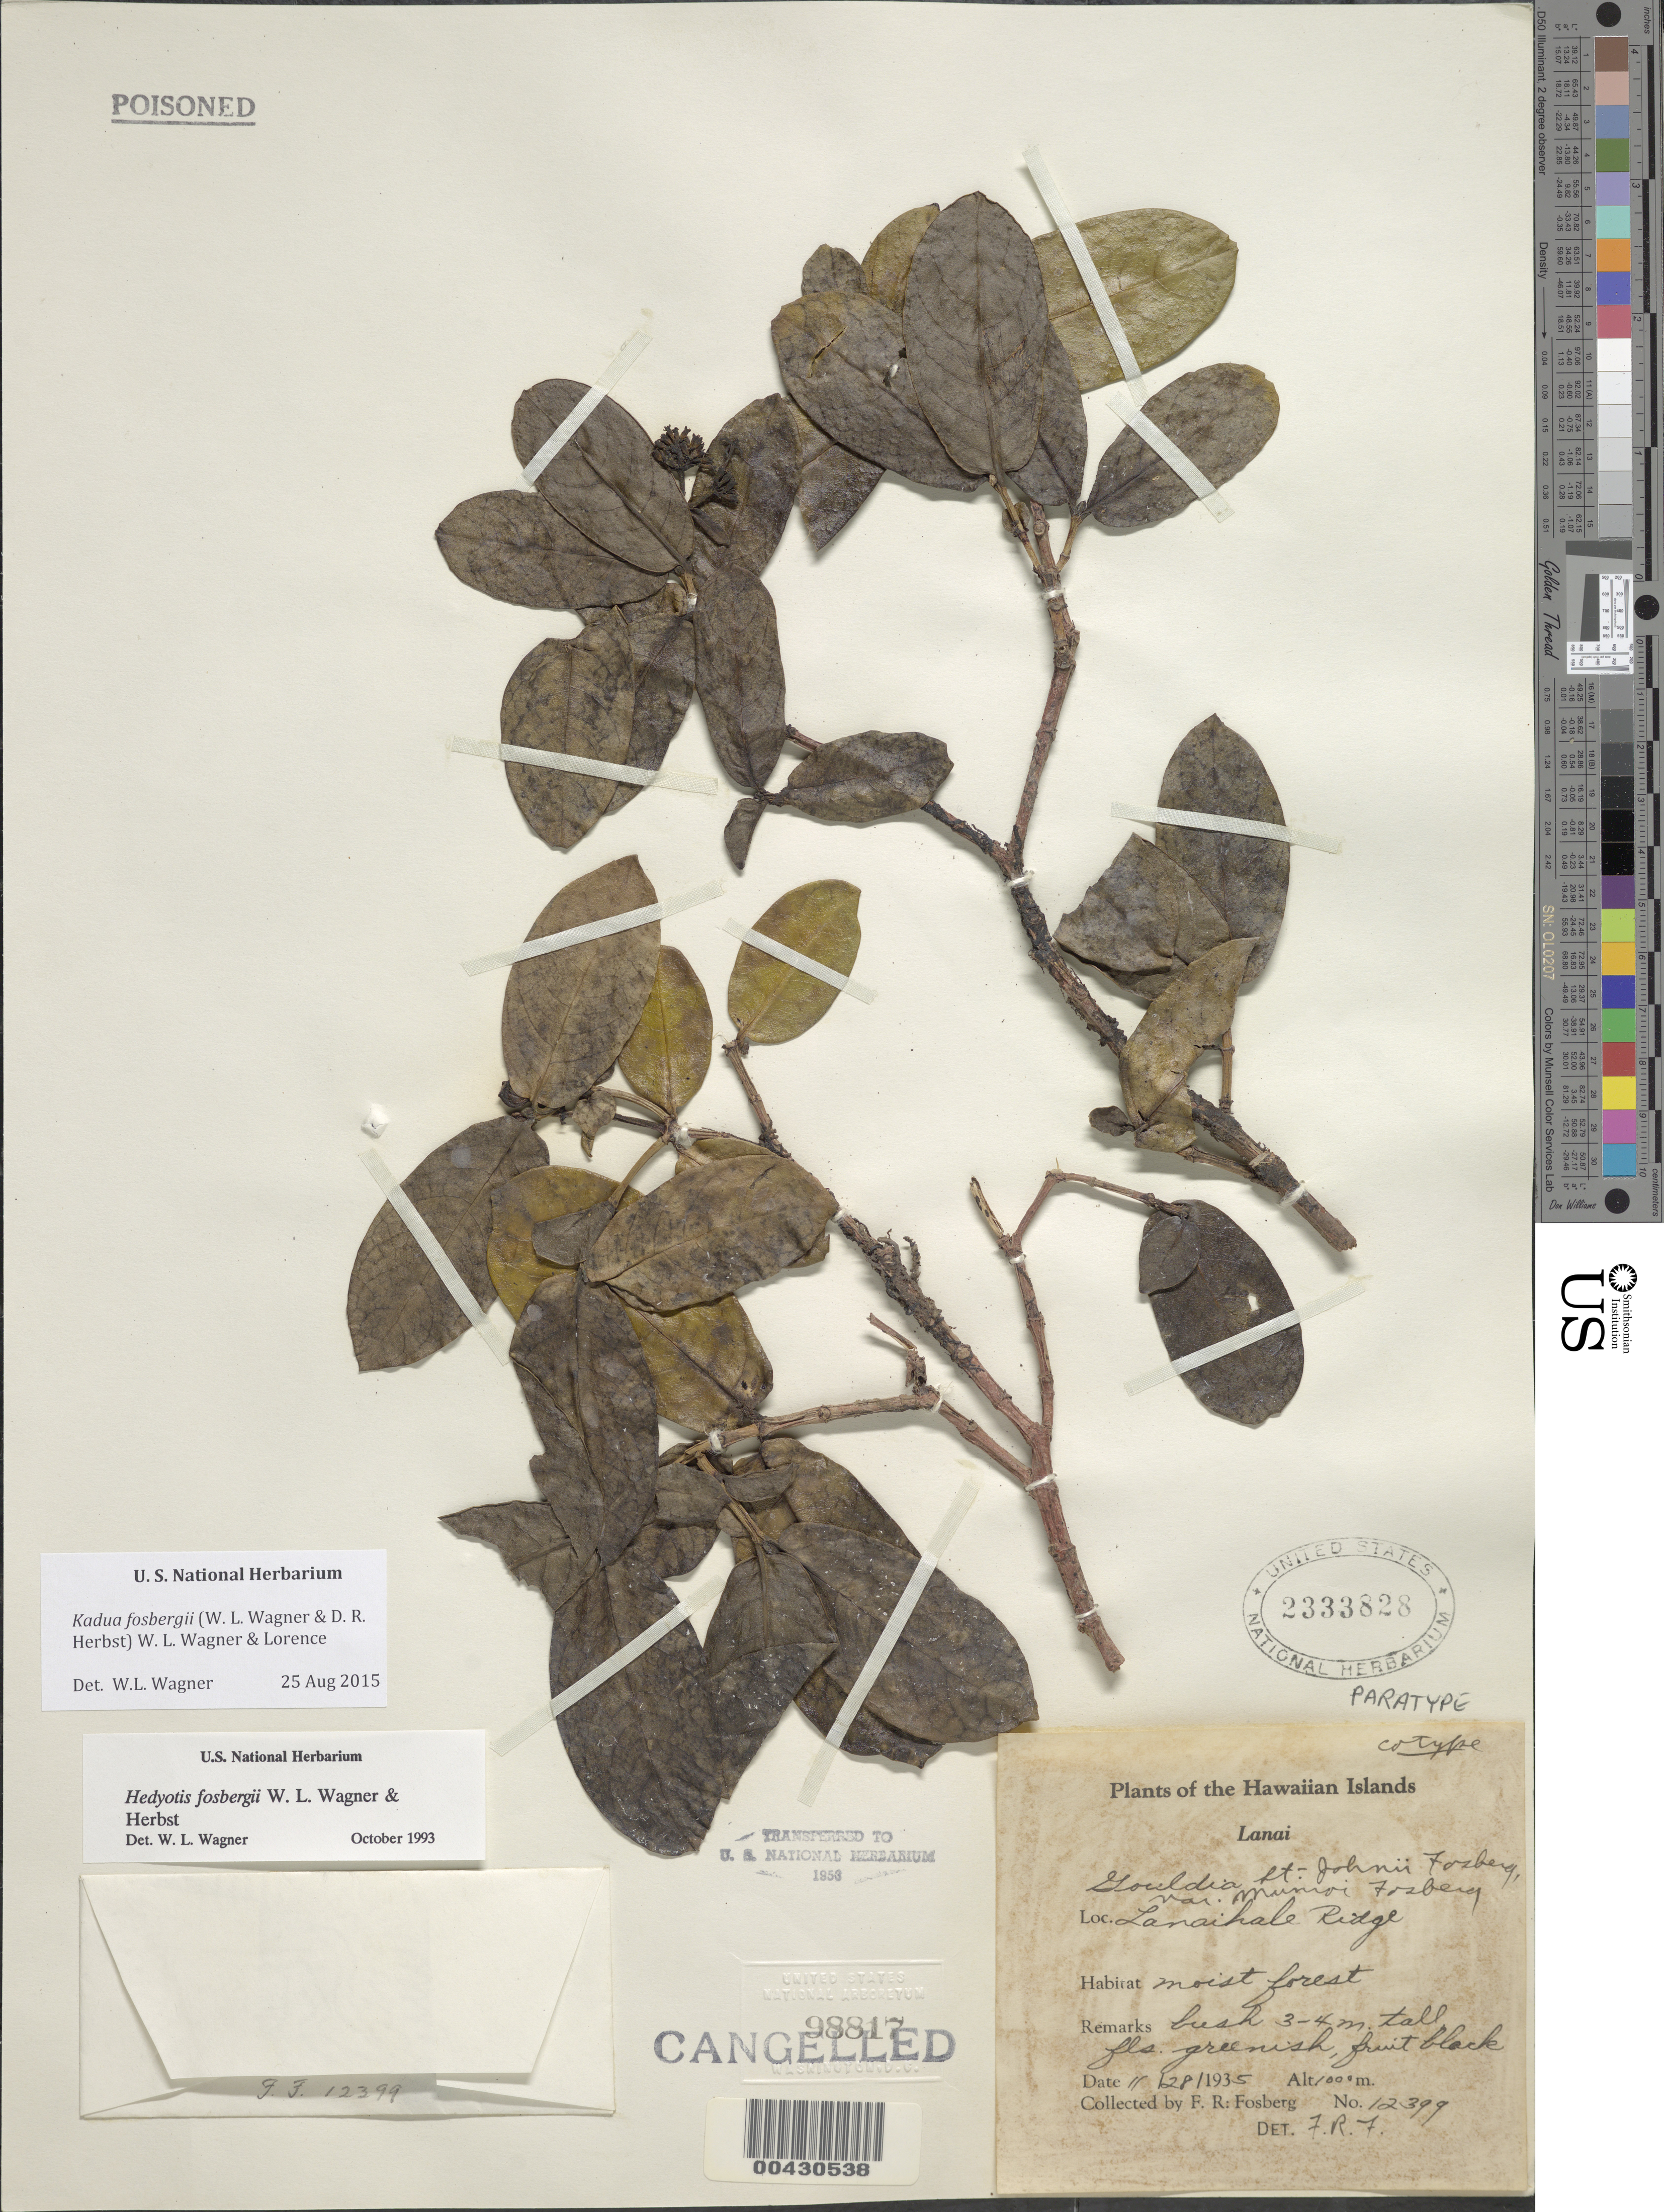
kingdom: Plantae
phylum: Tracheophyta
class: Magnoliopsida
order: Gentianales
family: Rubiaceae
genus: Kadua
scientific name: Kadua affinis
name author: DC.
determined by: Wagner, W. L., (BOT), Smithsonian Institution - National Museum of Natural History (UNITED STATES)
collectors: F. R. Fosberg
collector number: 12399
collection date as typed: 28 Nov 1935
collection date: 1935-11-28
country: United States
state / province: Hawaii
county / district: Maui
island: Lana'i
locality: Lanaihale Ridge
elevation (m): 100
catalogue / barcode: US 2333828